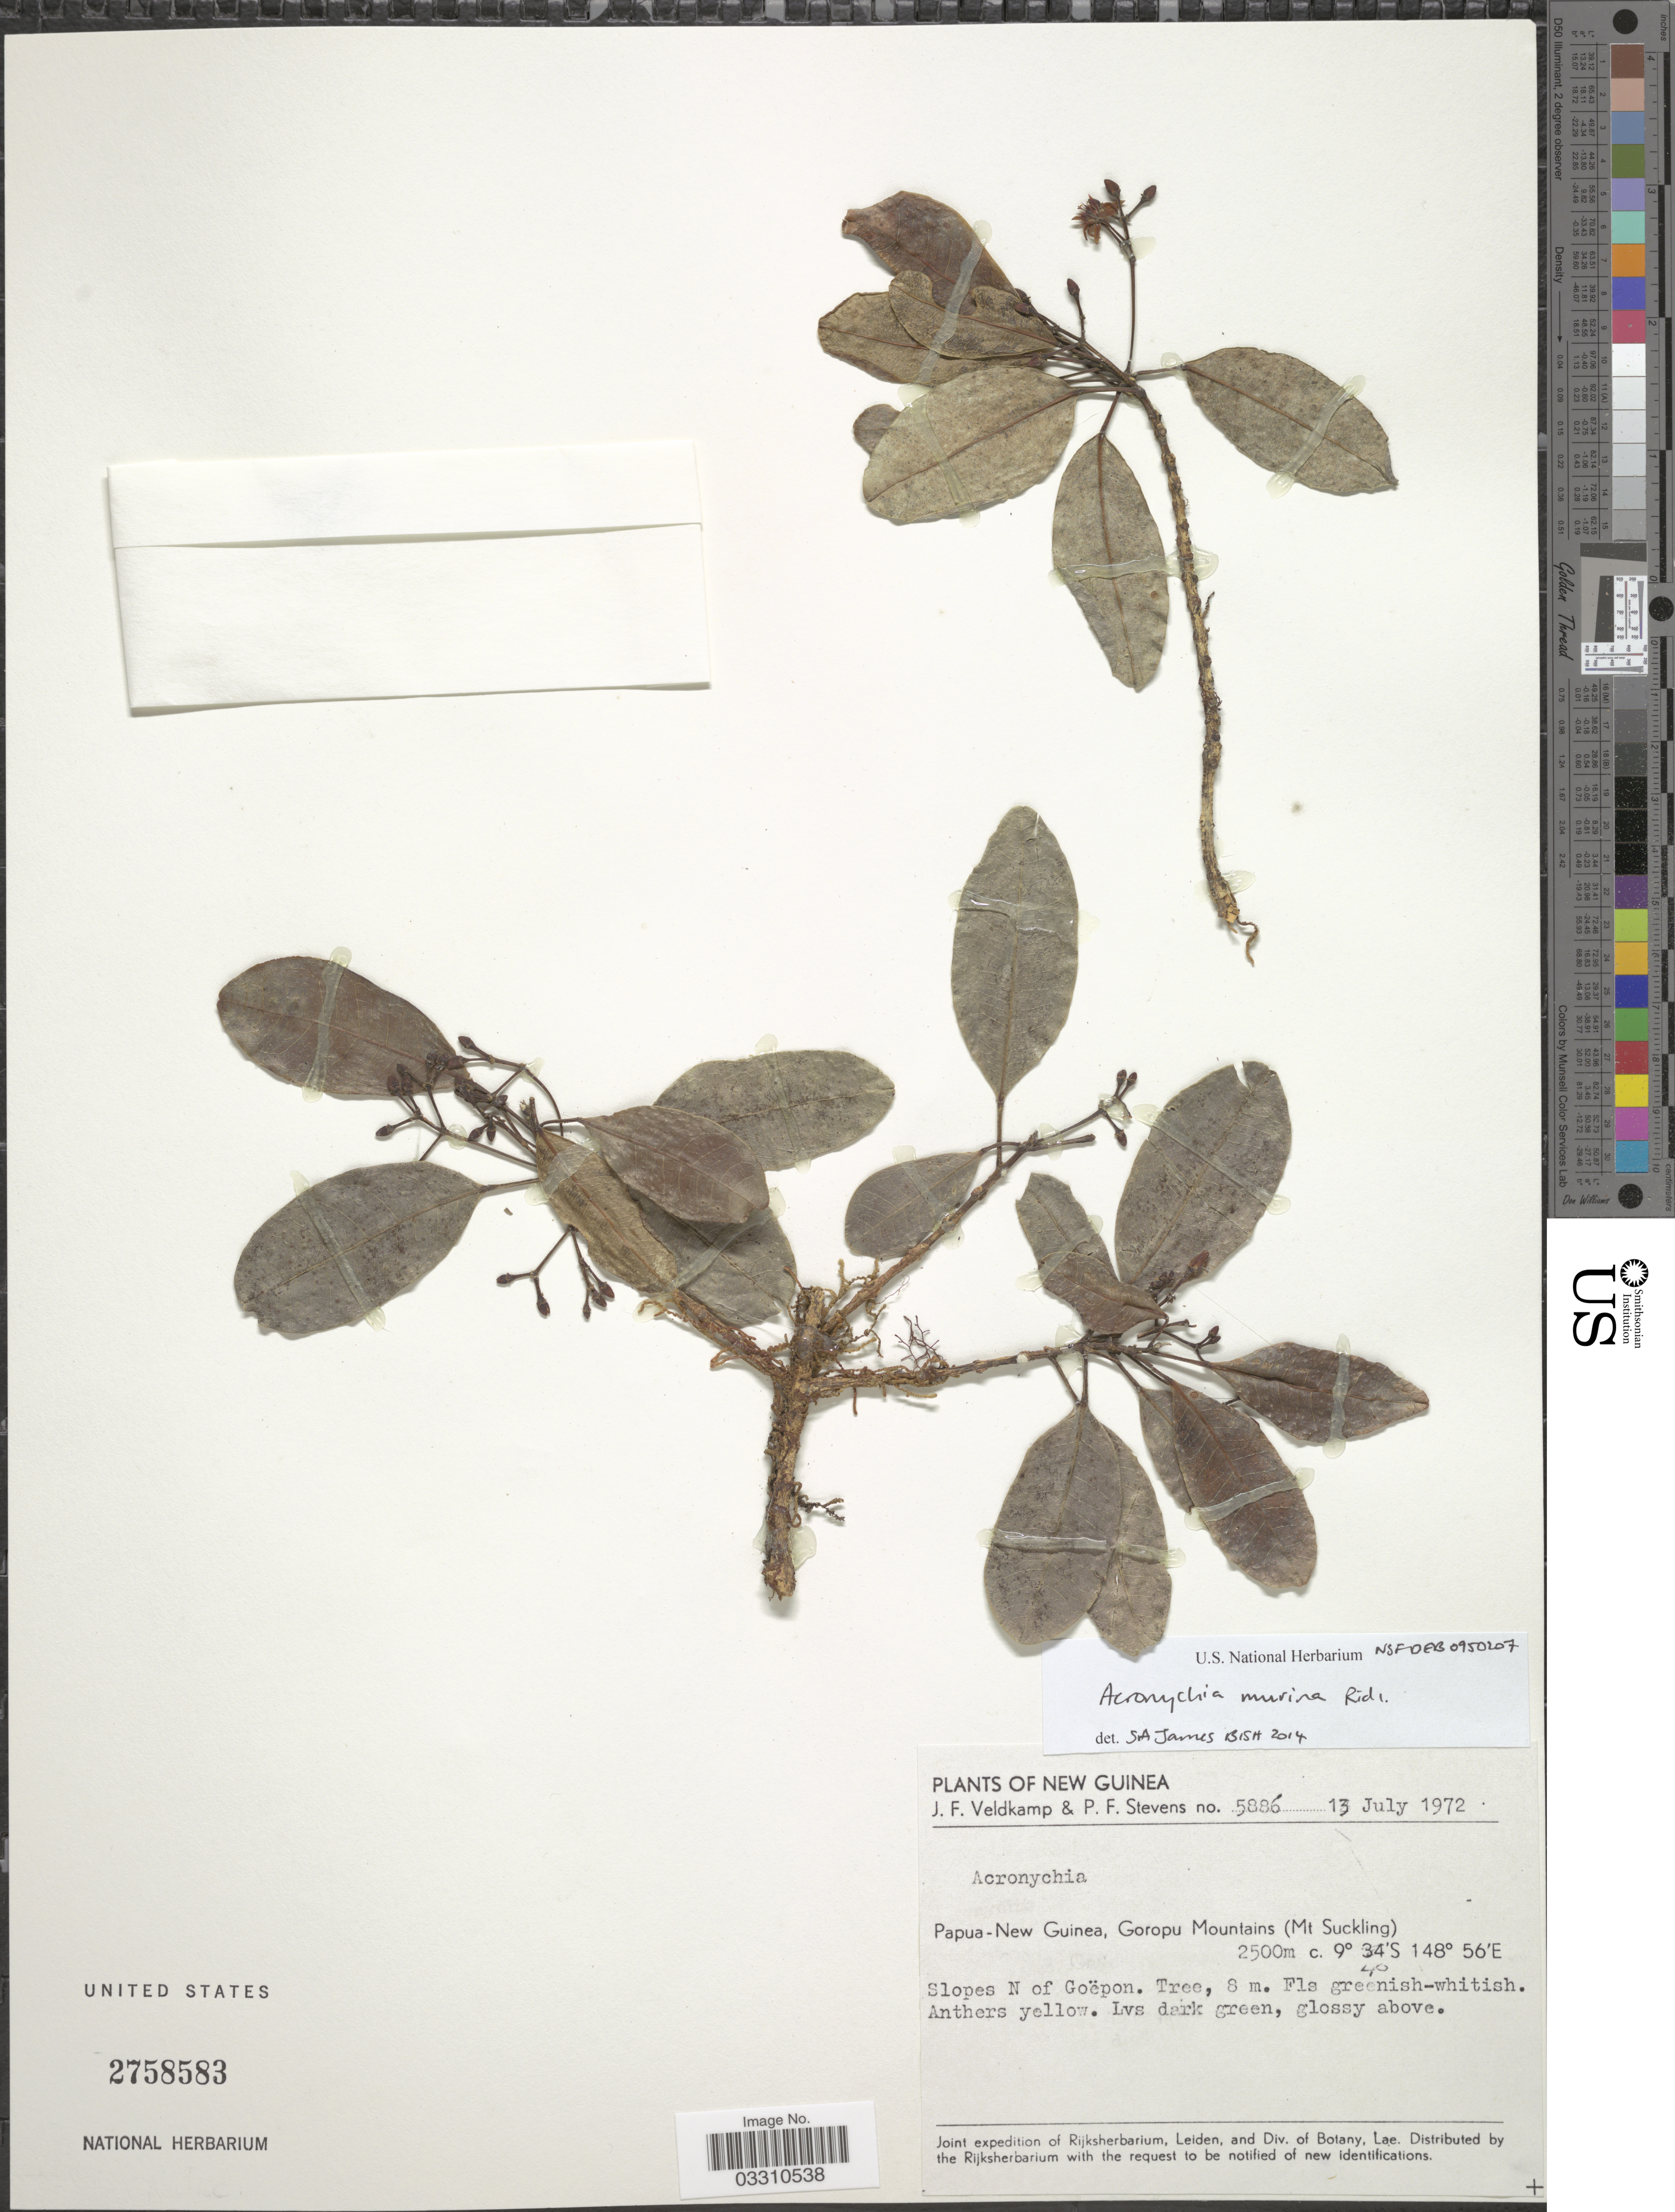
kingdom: Plantae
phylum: Tracheophyta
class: Magnoliopsida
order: Sapindales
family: Rutaceae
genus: Acronychia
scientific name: Acronychia murina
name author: Ridl.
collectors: J. F. Veldkamp & P. F. Stevens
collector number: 5886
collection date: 1972-07-13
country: Papua New Guinea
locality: New Guinea, Papua-New Guinea, Goropu Mountains (Mt Suckling), Slopes N of Goëpon.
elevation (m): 2500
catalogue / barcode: US 2758583